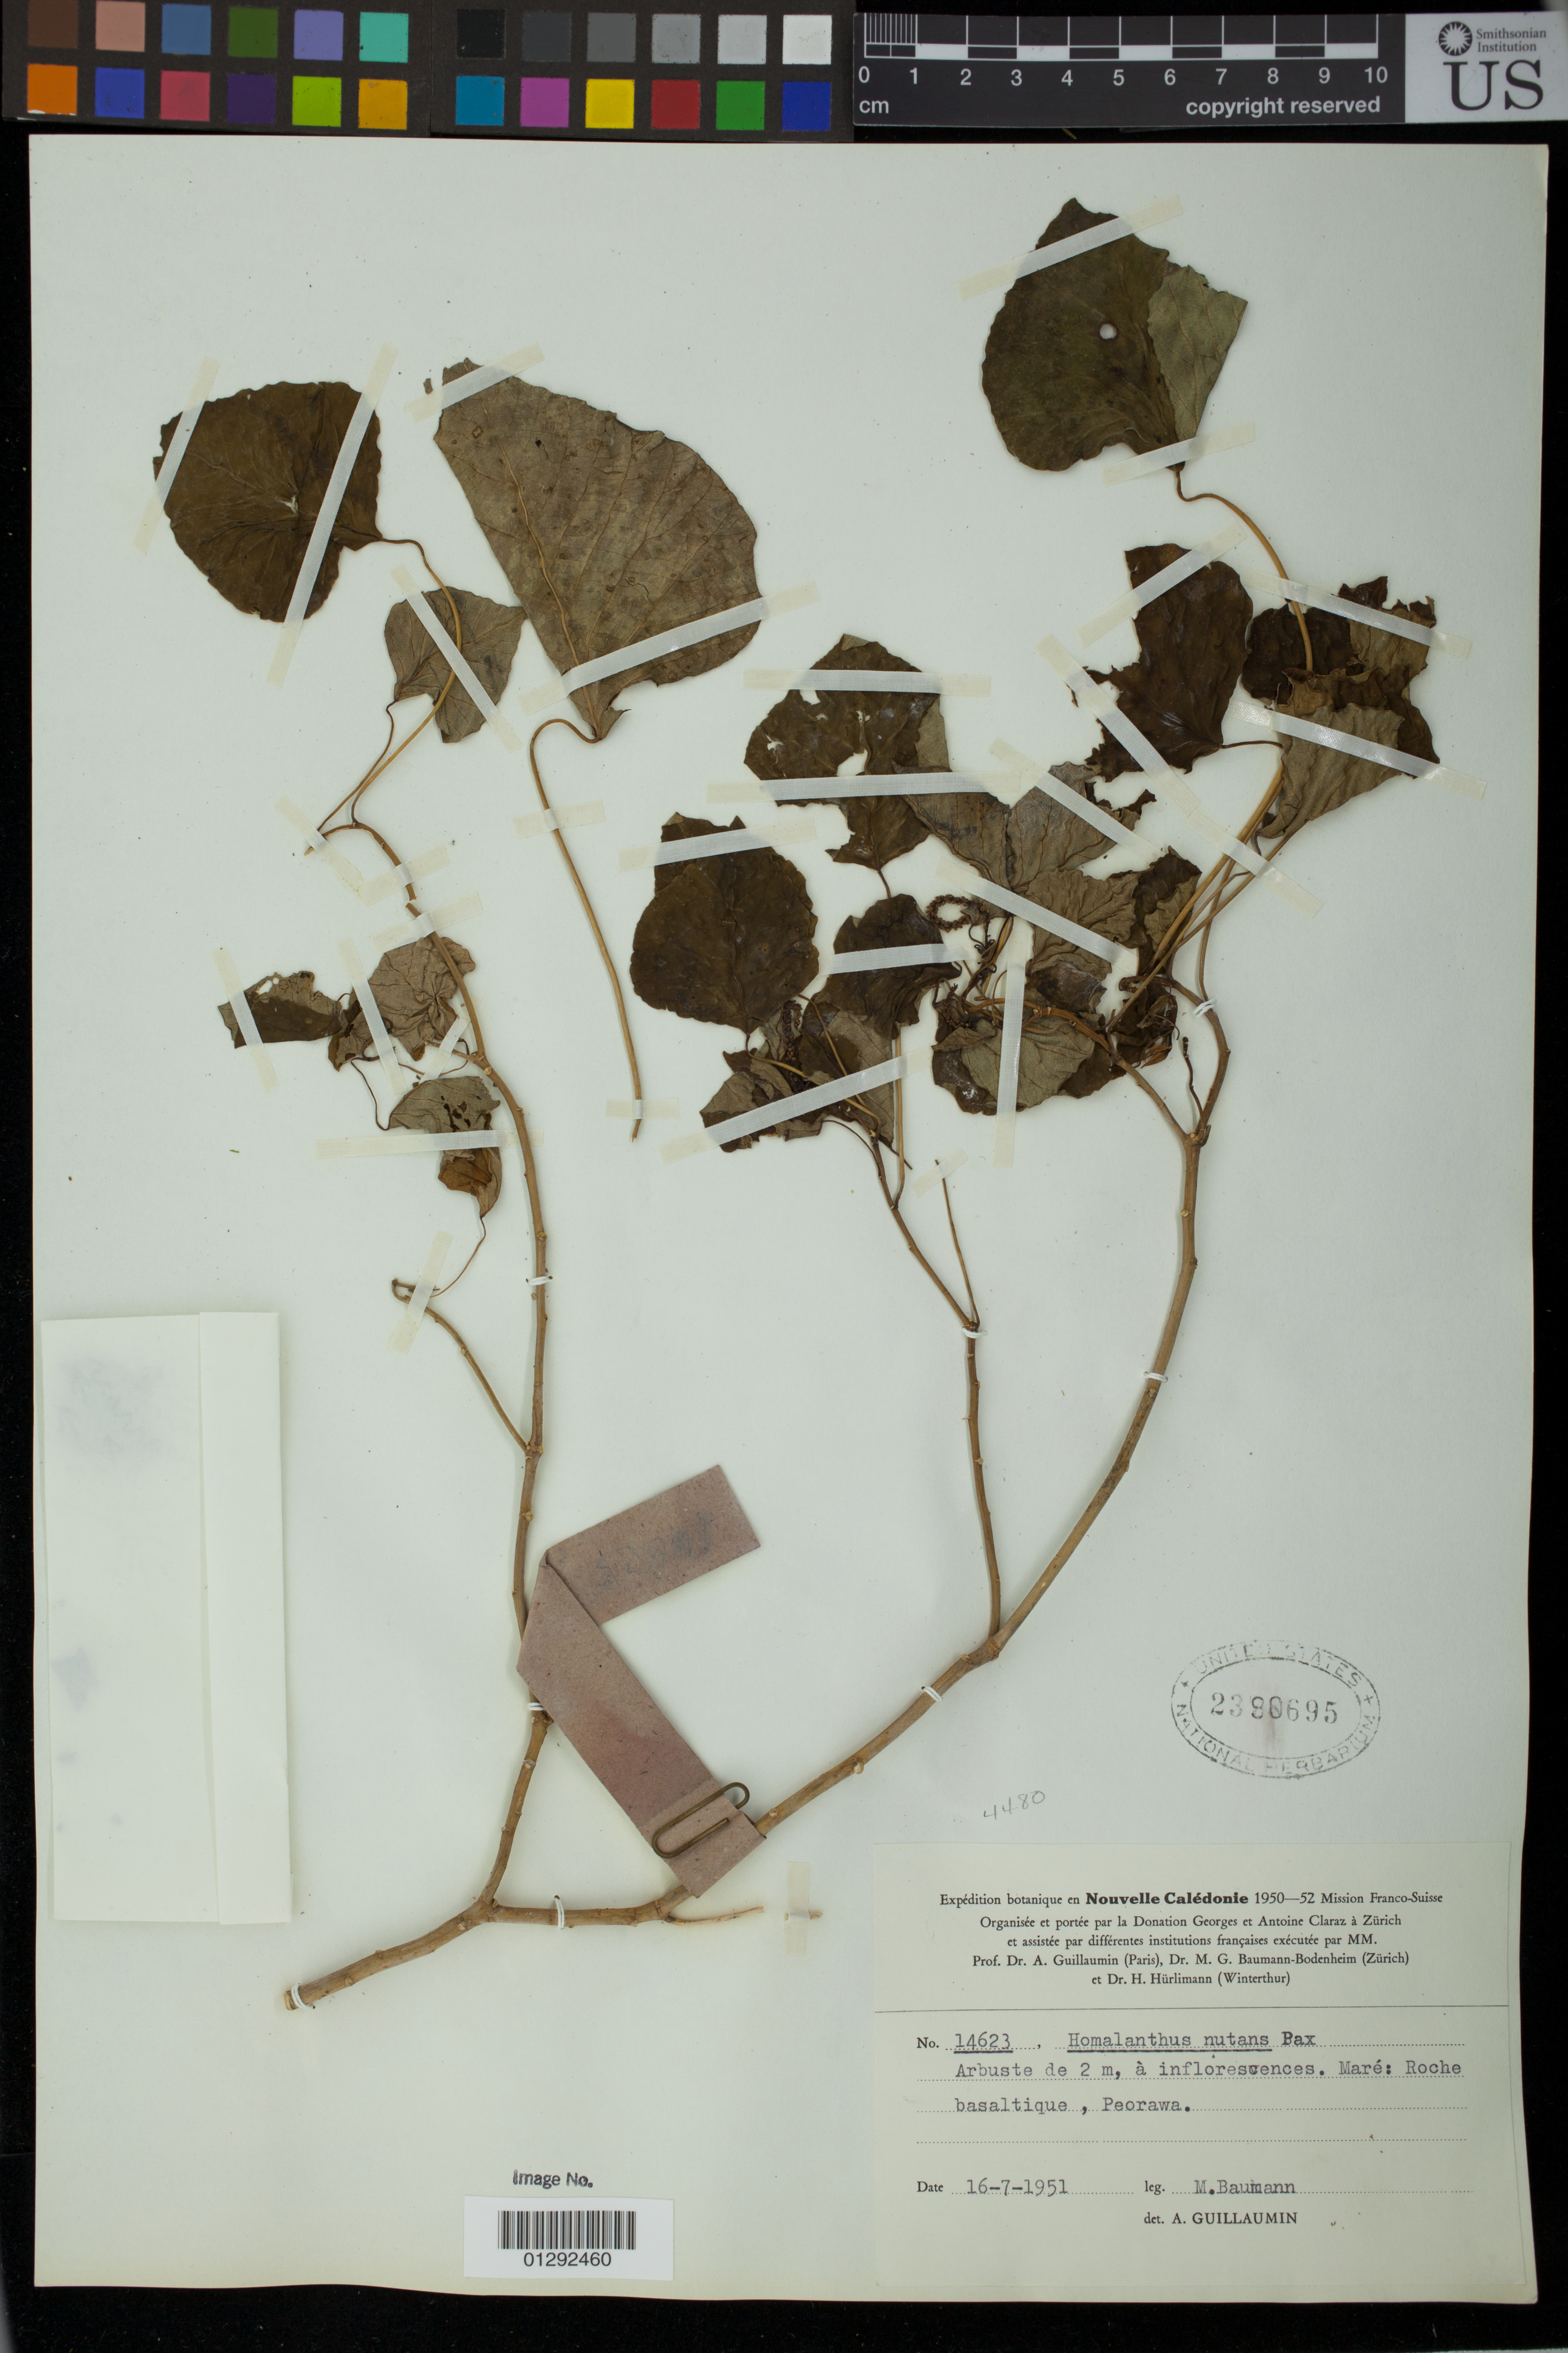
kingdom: Plantae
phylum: Tracheophyta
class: Magnoliopsida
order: Malpighiales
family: Euphorbiaceae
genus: Homalanthus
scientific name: Homalanthus nutans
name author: (G. Forst.) Guill.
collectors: M. Baumann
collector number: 14623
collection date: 1951-07-16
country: New Caledonia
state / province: Loyalty Islands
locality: Mare: Peorawa.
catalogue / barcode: US 2380695